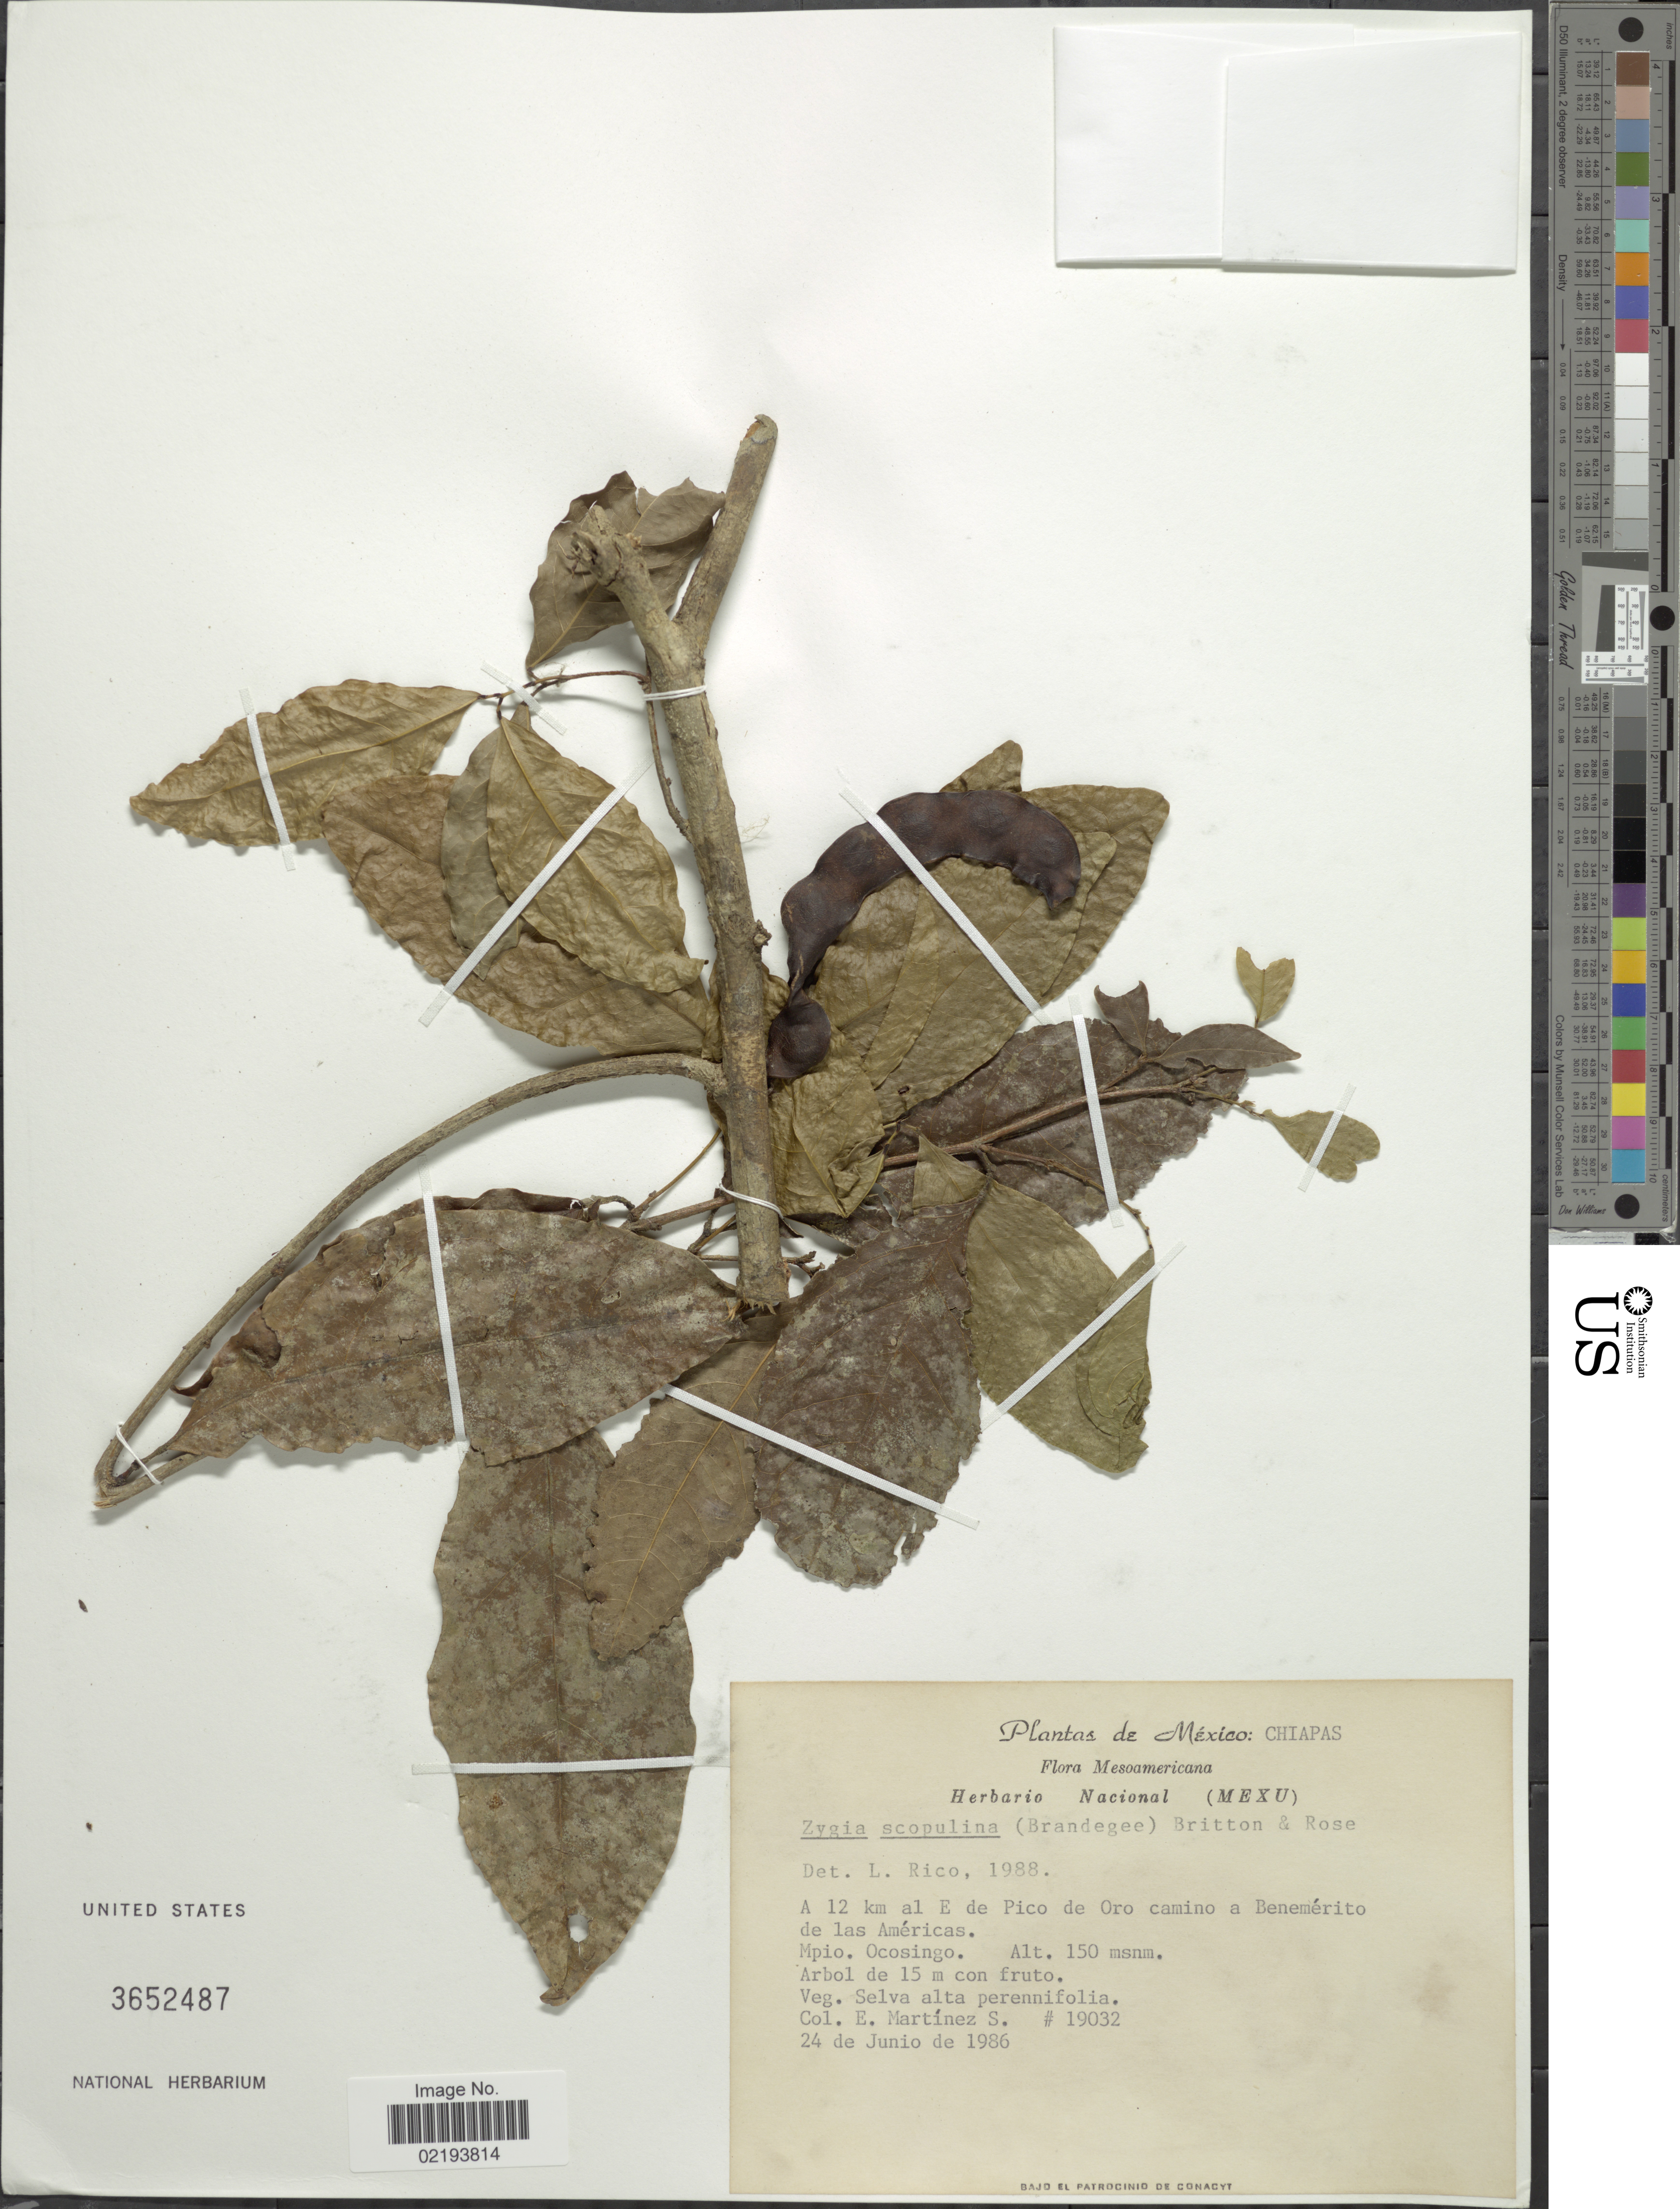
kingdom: Plantae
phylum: Tracheophyta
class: Magnoliopsida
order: Fabales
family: Fabaceae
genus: Zygia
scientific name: Zygia scopulina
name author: (Brandegee) Britton & Rose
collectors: E. M. Martínez S.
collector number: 19032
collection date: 1986-06-24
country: Mexico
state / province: Chiapas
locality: A 12 km al E de Pico de oro camino a Benemérito de las Américas Mpio Ocosingo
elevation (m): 150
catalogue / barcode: US 3652487